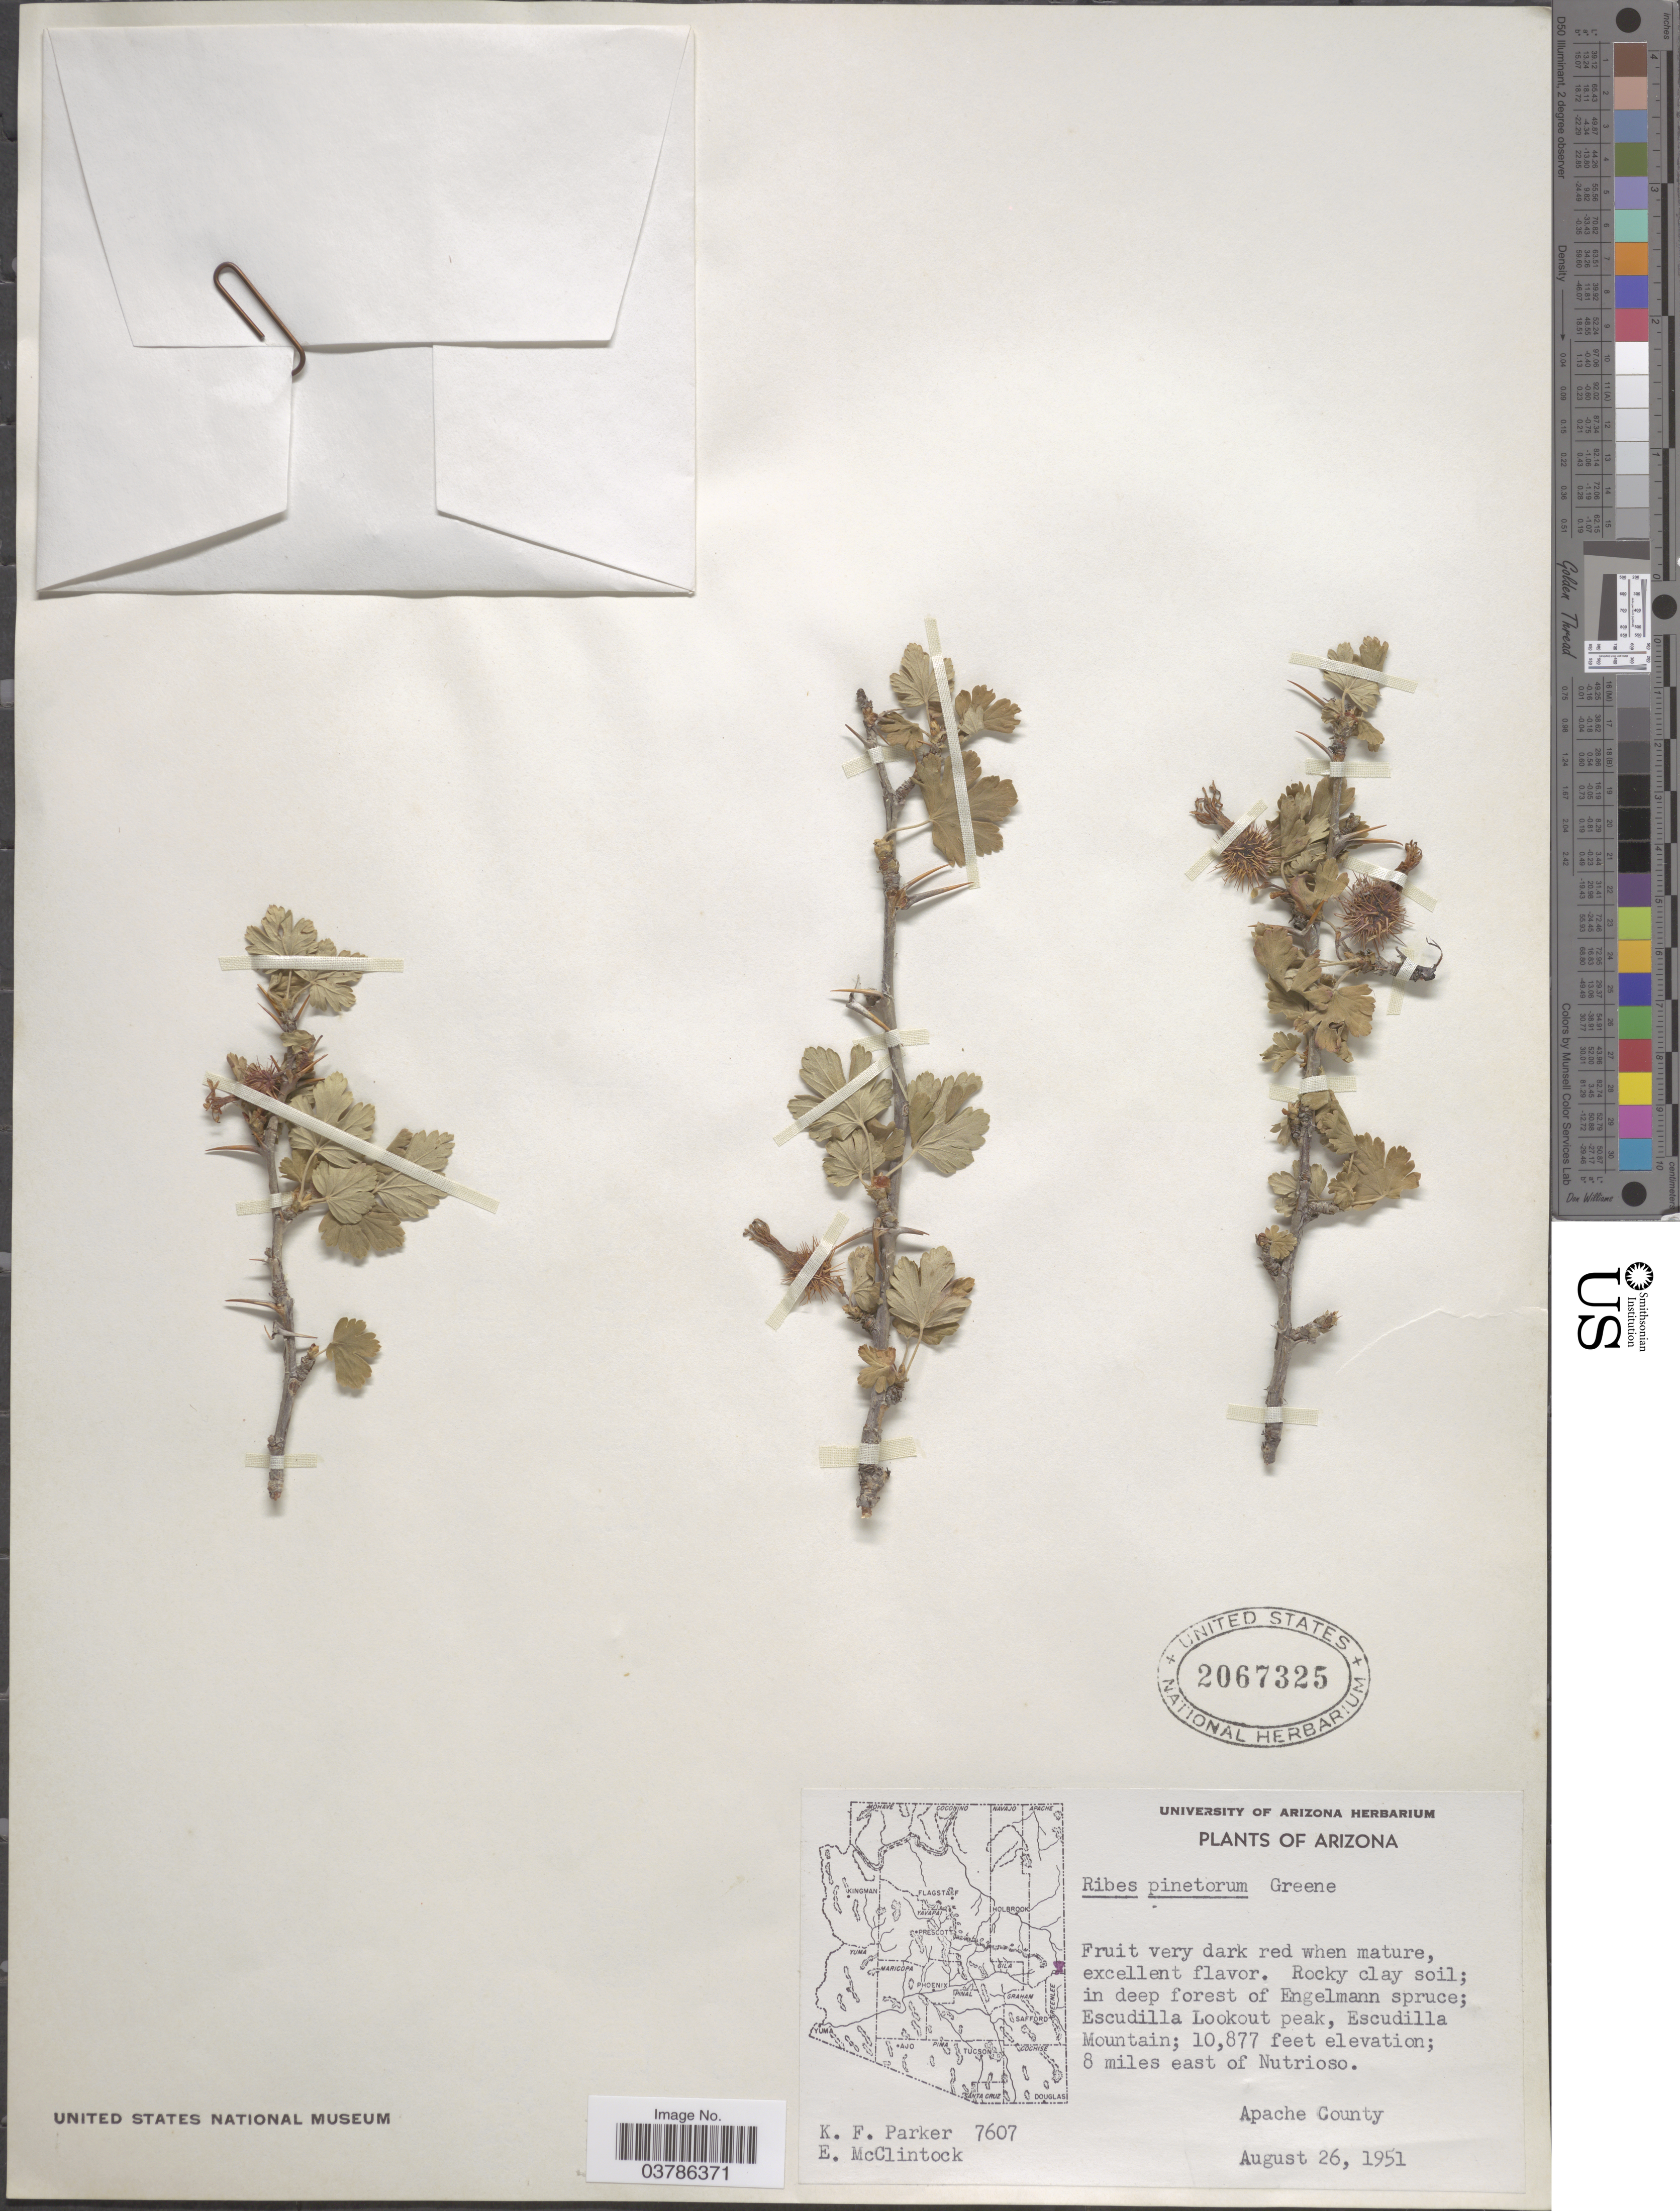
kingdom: Plantae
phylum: Tracheophyta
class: Magnoliopsida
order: Saxifragales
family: Grossulariaceae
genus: Ribes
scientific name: Ribes pinetorum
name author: Greene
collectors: K. F. Parker & E. McClintock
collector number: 7607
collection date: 1951-08-26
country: United States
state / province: Arizona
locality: Escudilla Lookout peak, Escudilla Mountain; 8 miles east of Nutrioso. Apache County.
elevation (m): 3315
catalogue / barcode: US 2067325